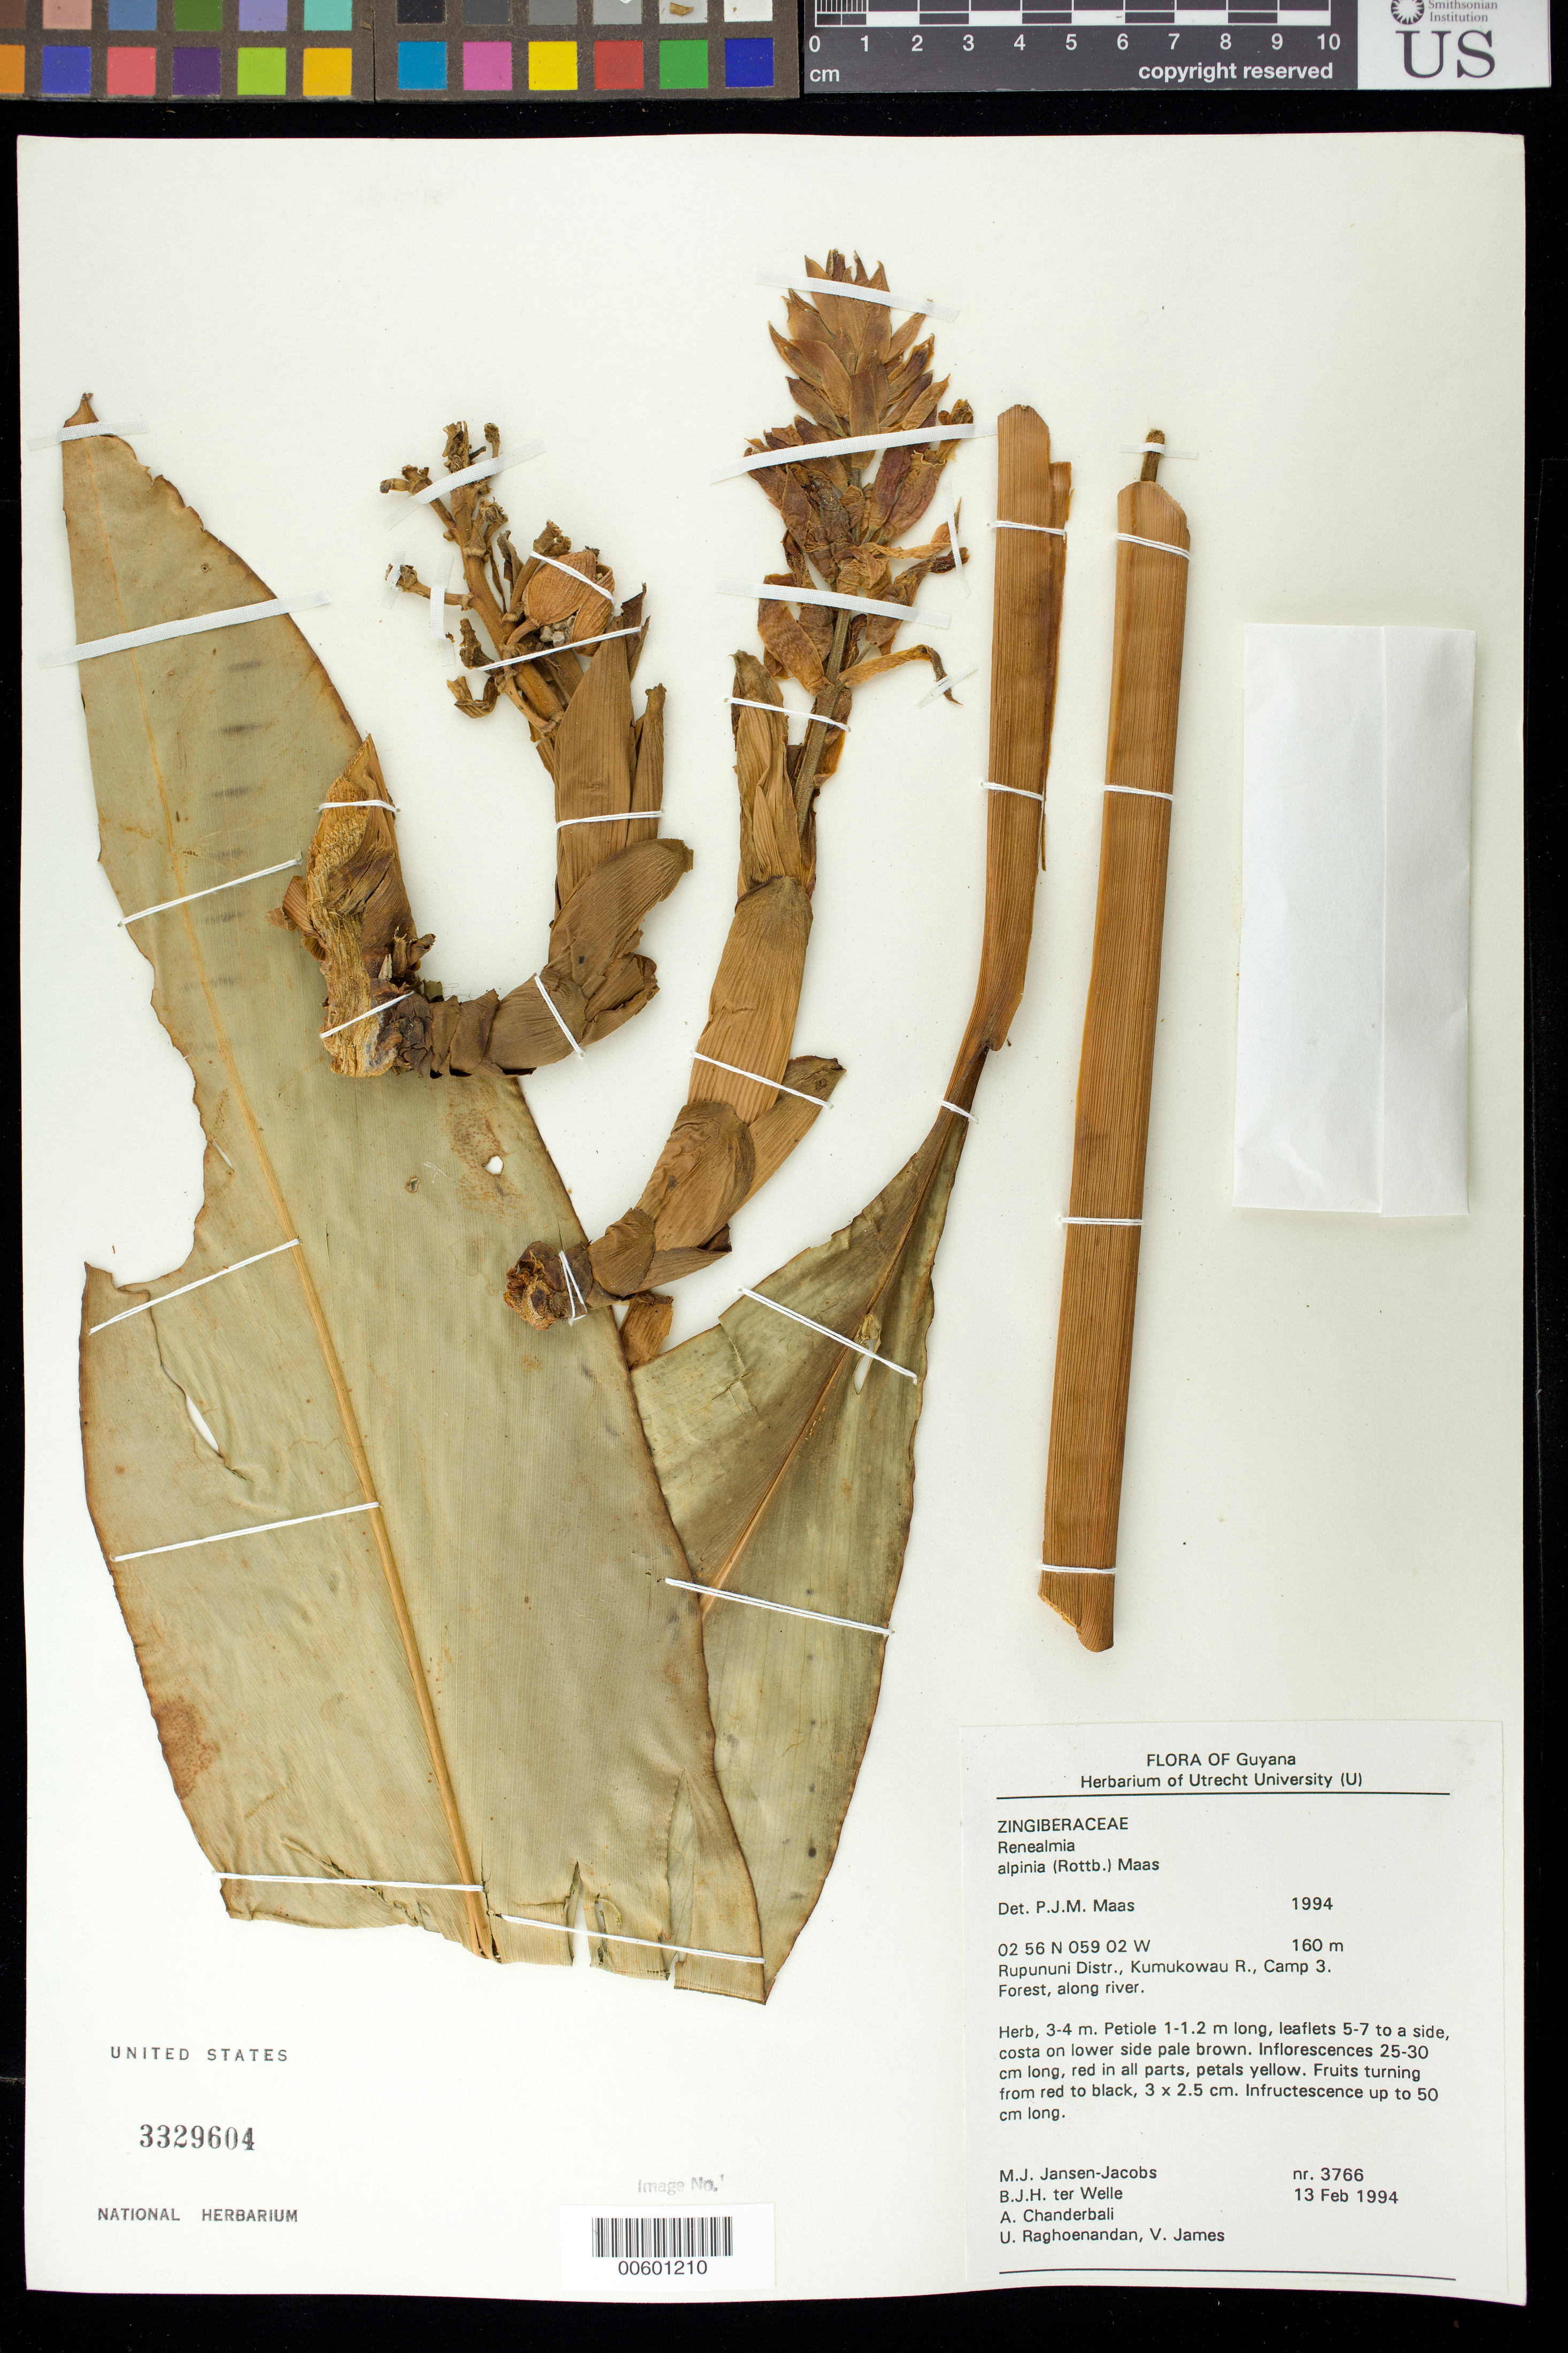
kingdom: Plantae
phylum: Tracheophyta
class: Liliopsida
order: Zingiberales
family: Zingiberaceae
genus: Renealmia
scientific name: Renealmia alpinia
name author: (Rottb.) Maas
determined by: Maas, Paul J. M.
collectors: M. J. Jansen-Jacobs, B. Welle, A. S. Chanderbali, U. Raghoenandan & V. James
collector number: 3766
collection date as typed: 13-Feb-94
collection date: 1994-02-13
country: Guyana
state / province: U. Takutu-U. Essequibo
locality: Kumukowau R., Camp 3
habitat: Forest, along river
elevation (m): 160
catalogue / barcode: US 3329604